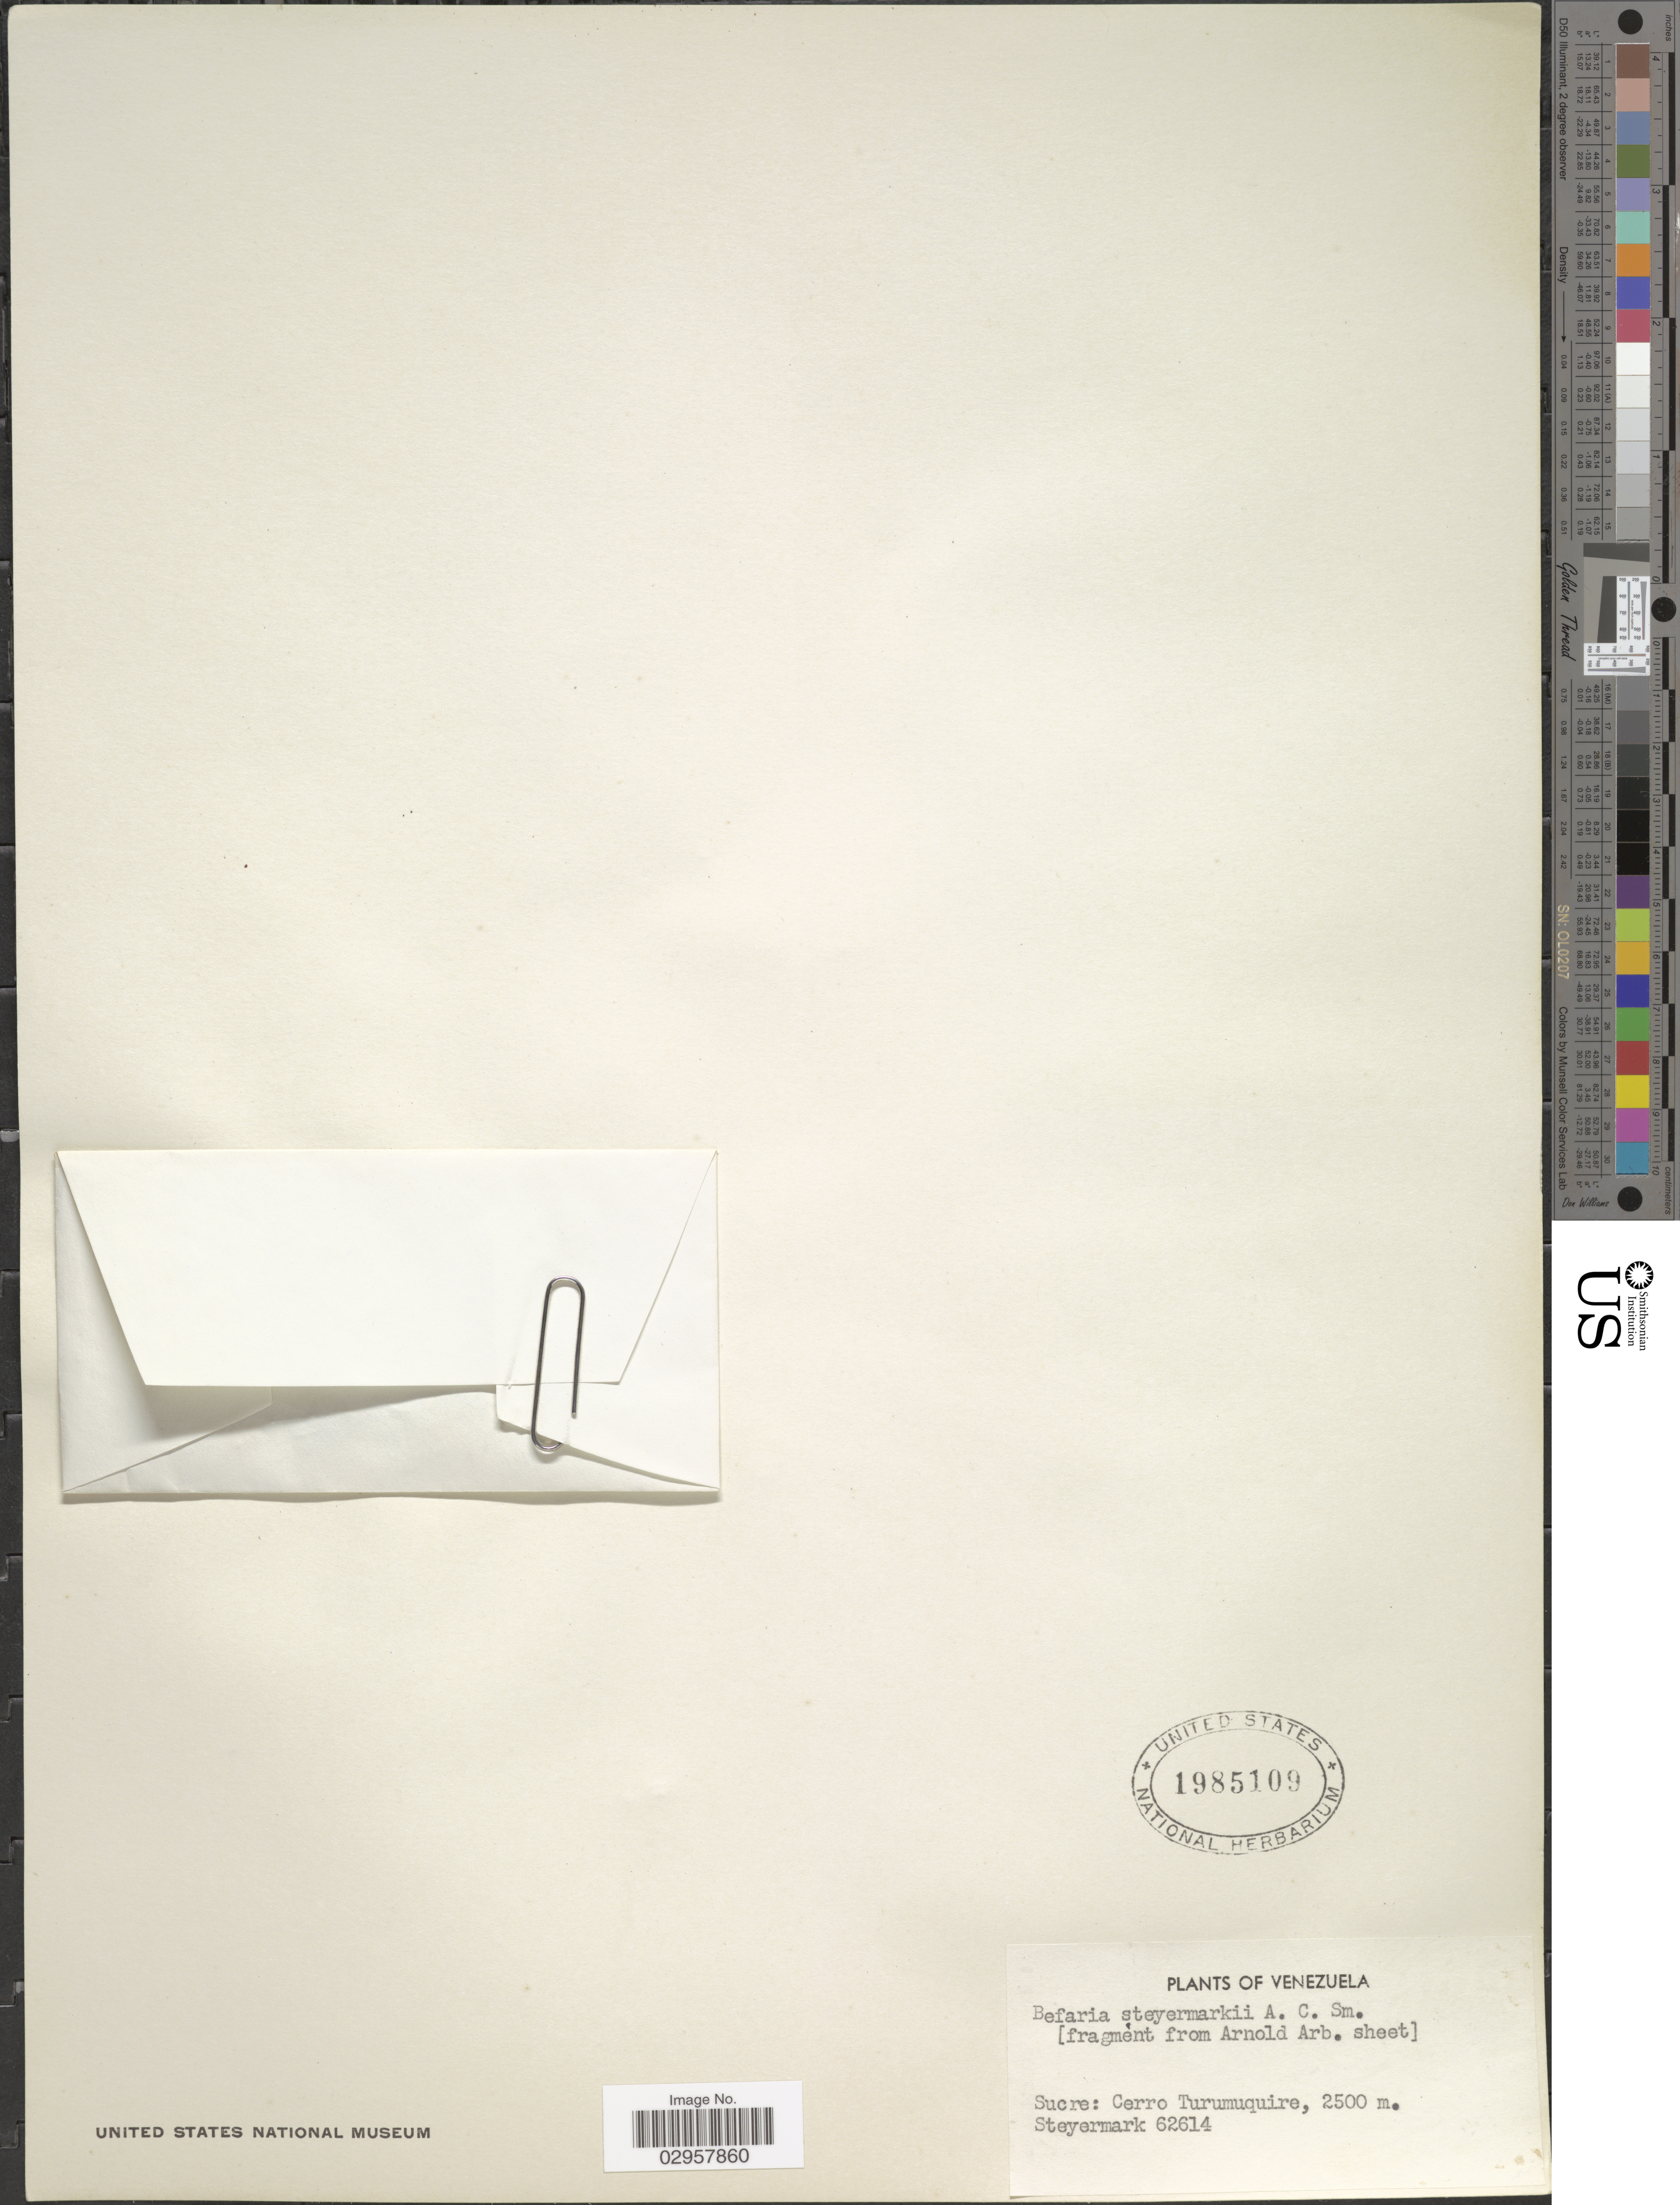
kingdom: Plantae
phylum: Tracheophyta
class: Magnoliopsida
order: Ericales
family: Ericaceae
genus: Bejaria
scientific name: Bejaria steyermarkii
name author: A.C. Sm.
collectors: Steyermark, --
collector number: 62614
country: Venezuela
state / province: Sucre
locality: Cerro Turumuquire.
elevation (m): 2500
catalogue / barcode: US 1985109